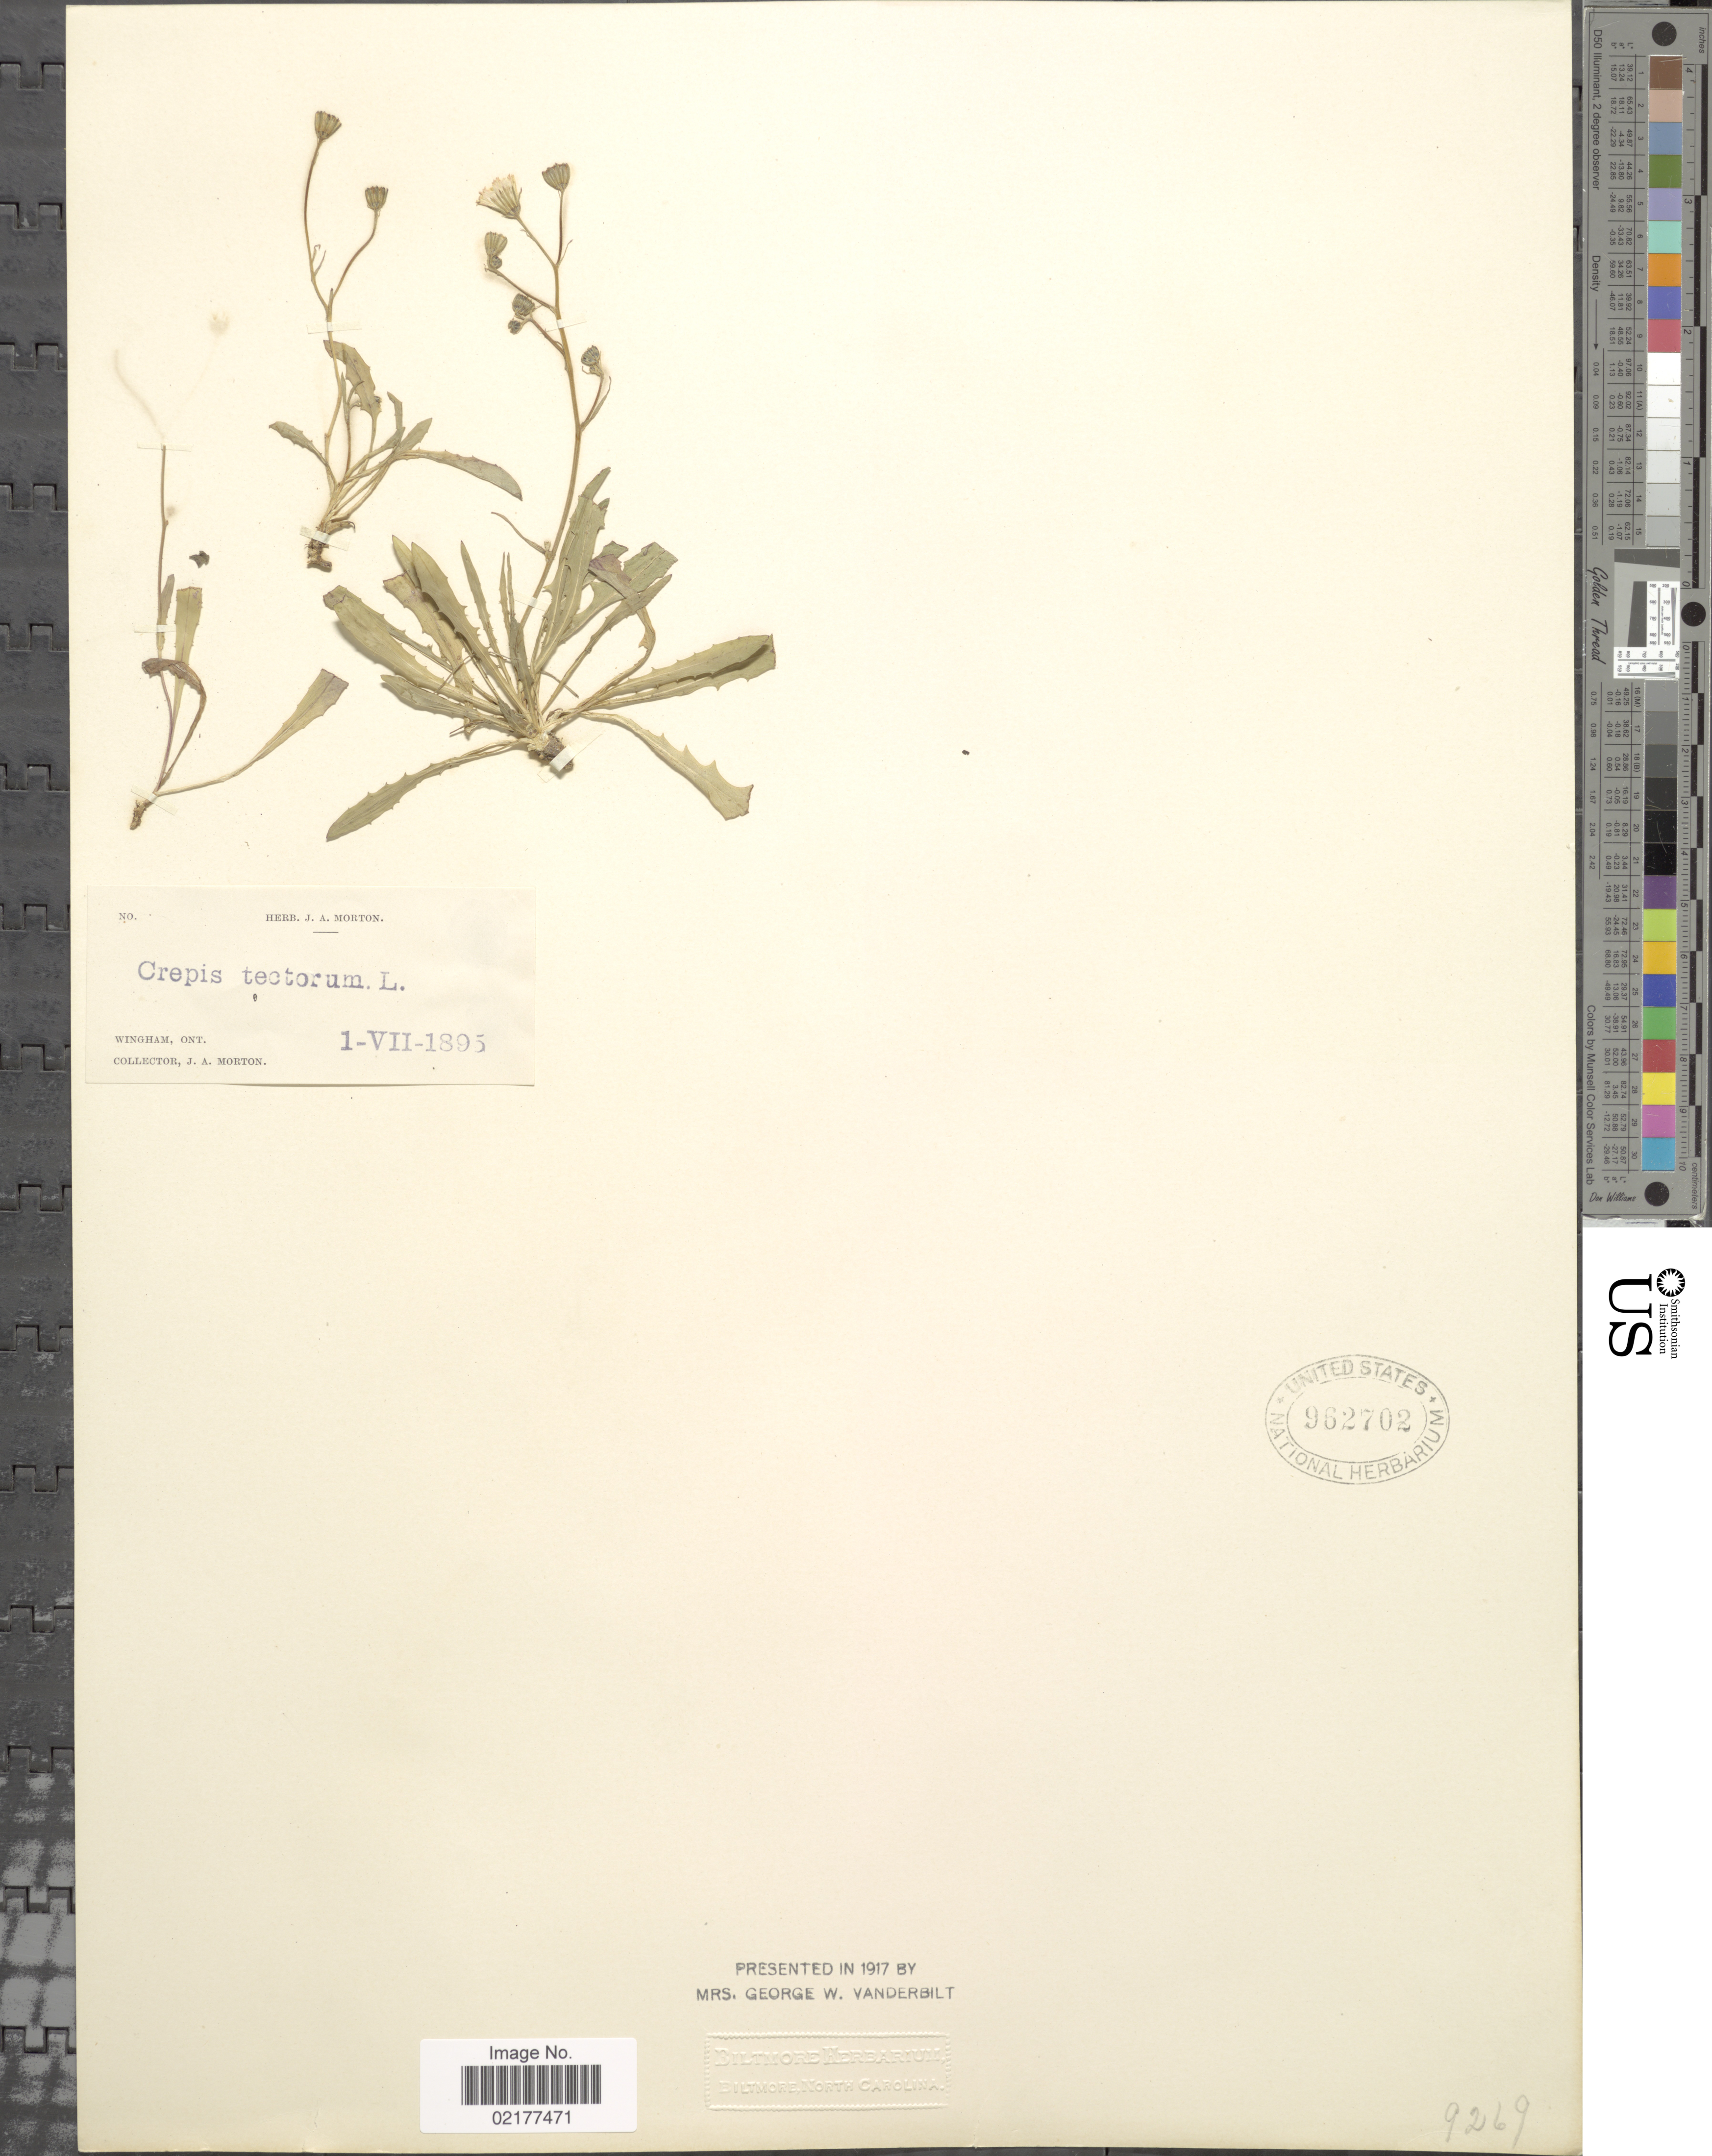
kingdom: Plantae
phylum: Tracheophyta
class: Magnoliopsida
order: Asterales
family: Asteraceae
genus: Crepis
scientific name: Crepis tectorum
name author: L.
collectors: J. A. Morton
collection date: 1895-07-01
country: Canada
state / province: Ontario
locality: Wingham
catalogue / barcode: US 962702